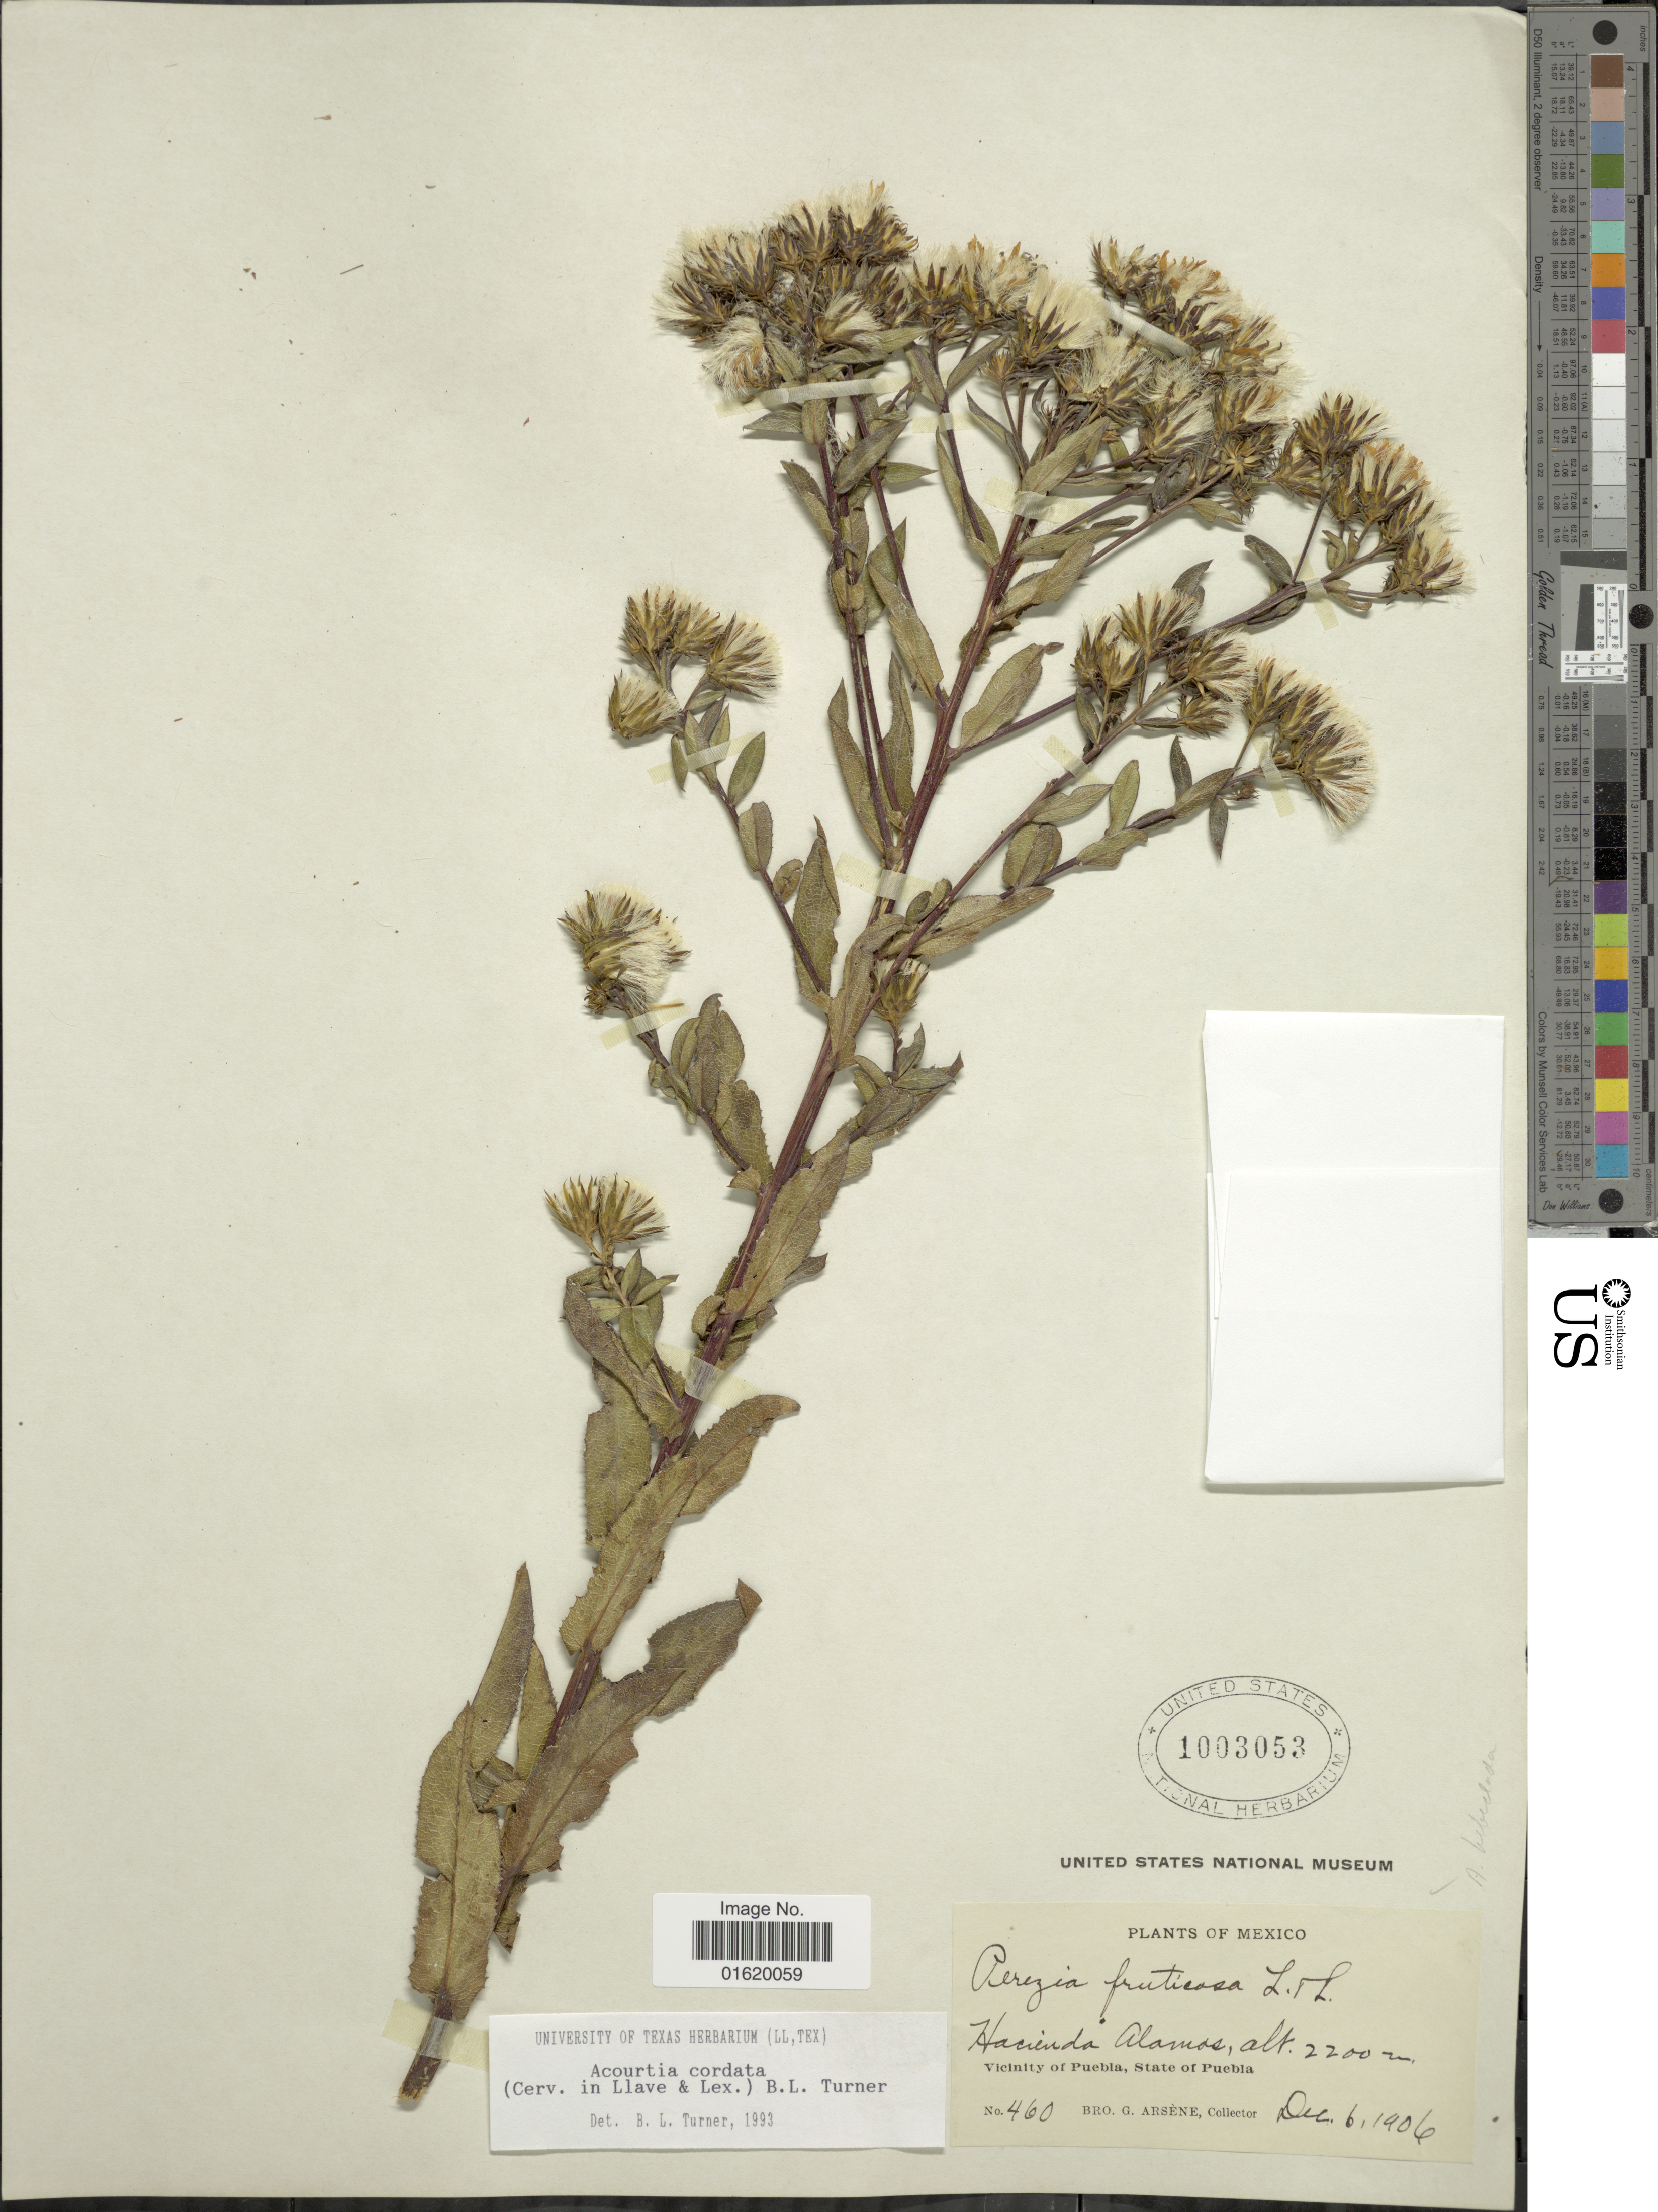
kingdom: Plantae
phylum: Tracheophyta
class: Magnoliopsida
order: Asterales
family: Asteraceae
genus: Acourtia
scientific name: Acourtia cordata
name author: (Cerv.) B.L. Turner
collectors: Bro. G. Arsène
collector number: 460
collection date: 1906-12-06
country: Mexico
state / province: Puebla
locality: Hacienda Alamos, vicinity of Puebla, State of Puebla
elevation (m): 2200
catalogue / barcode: US 1003053